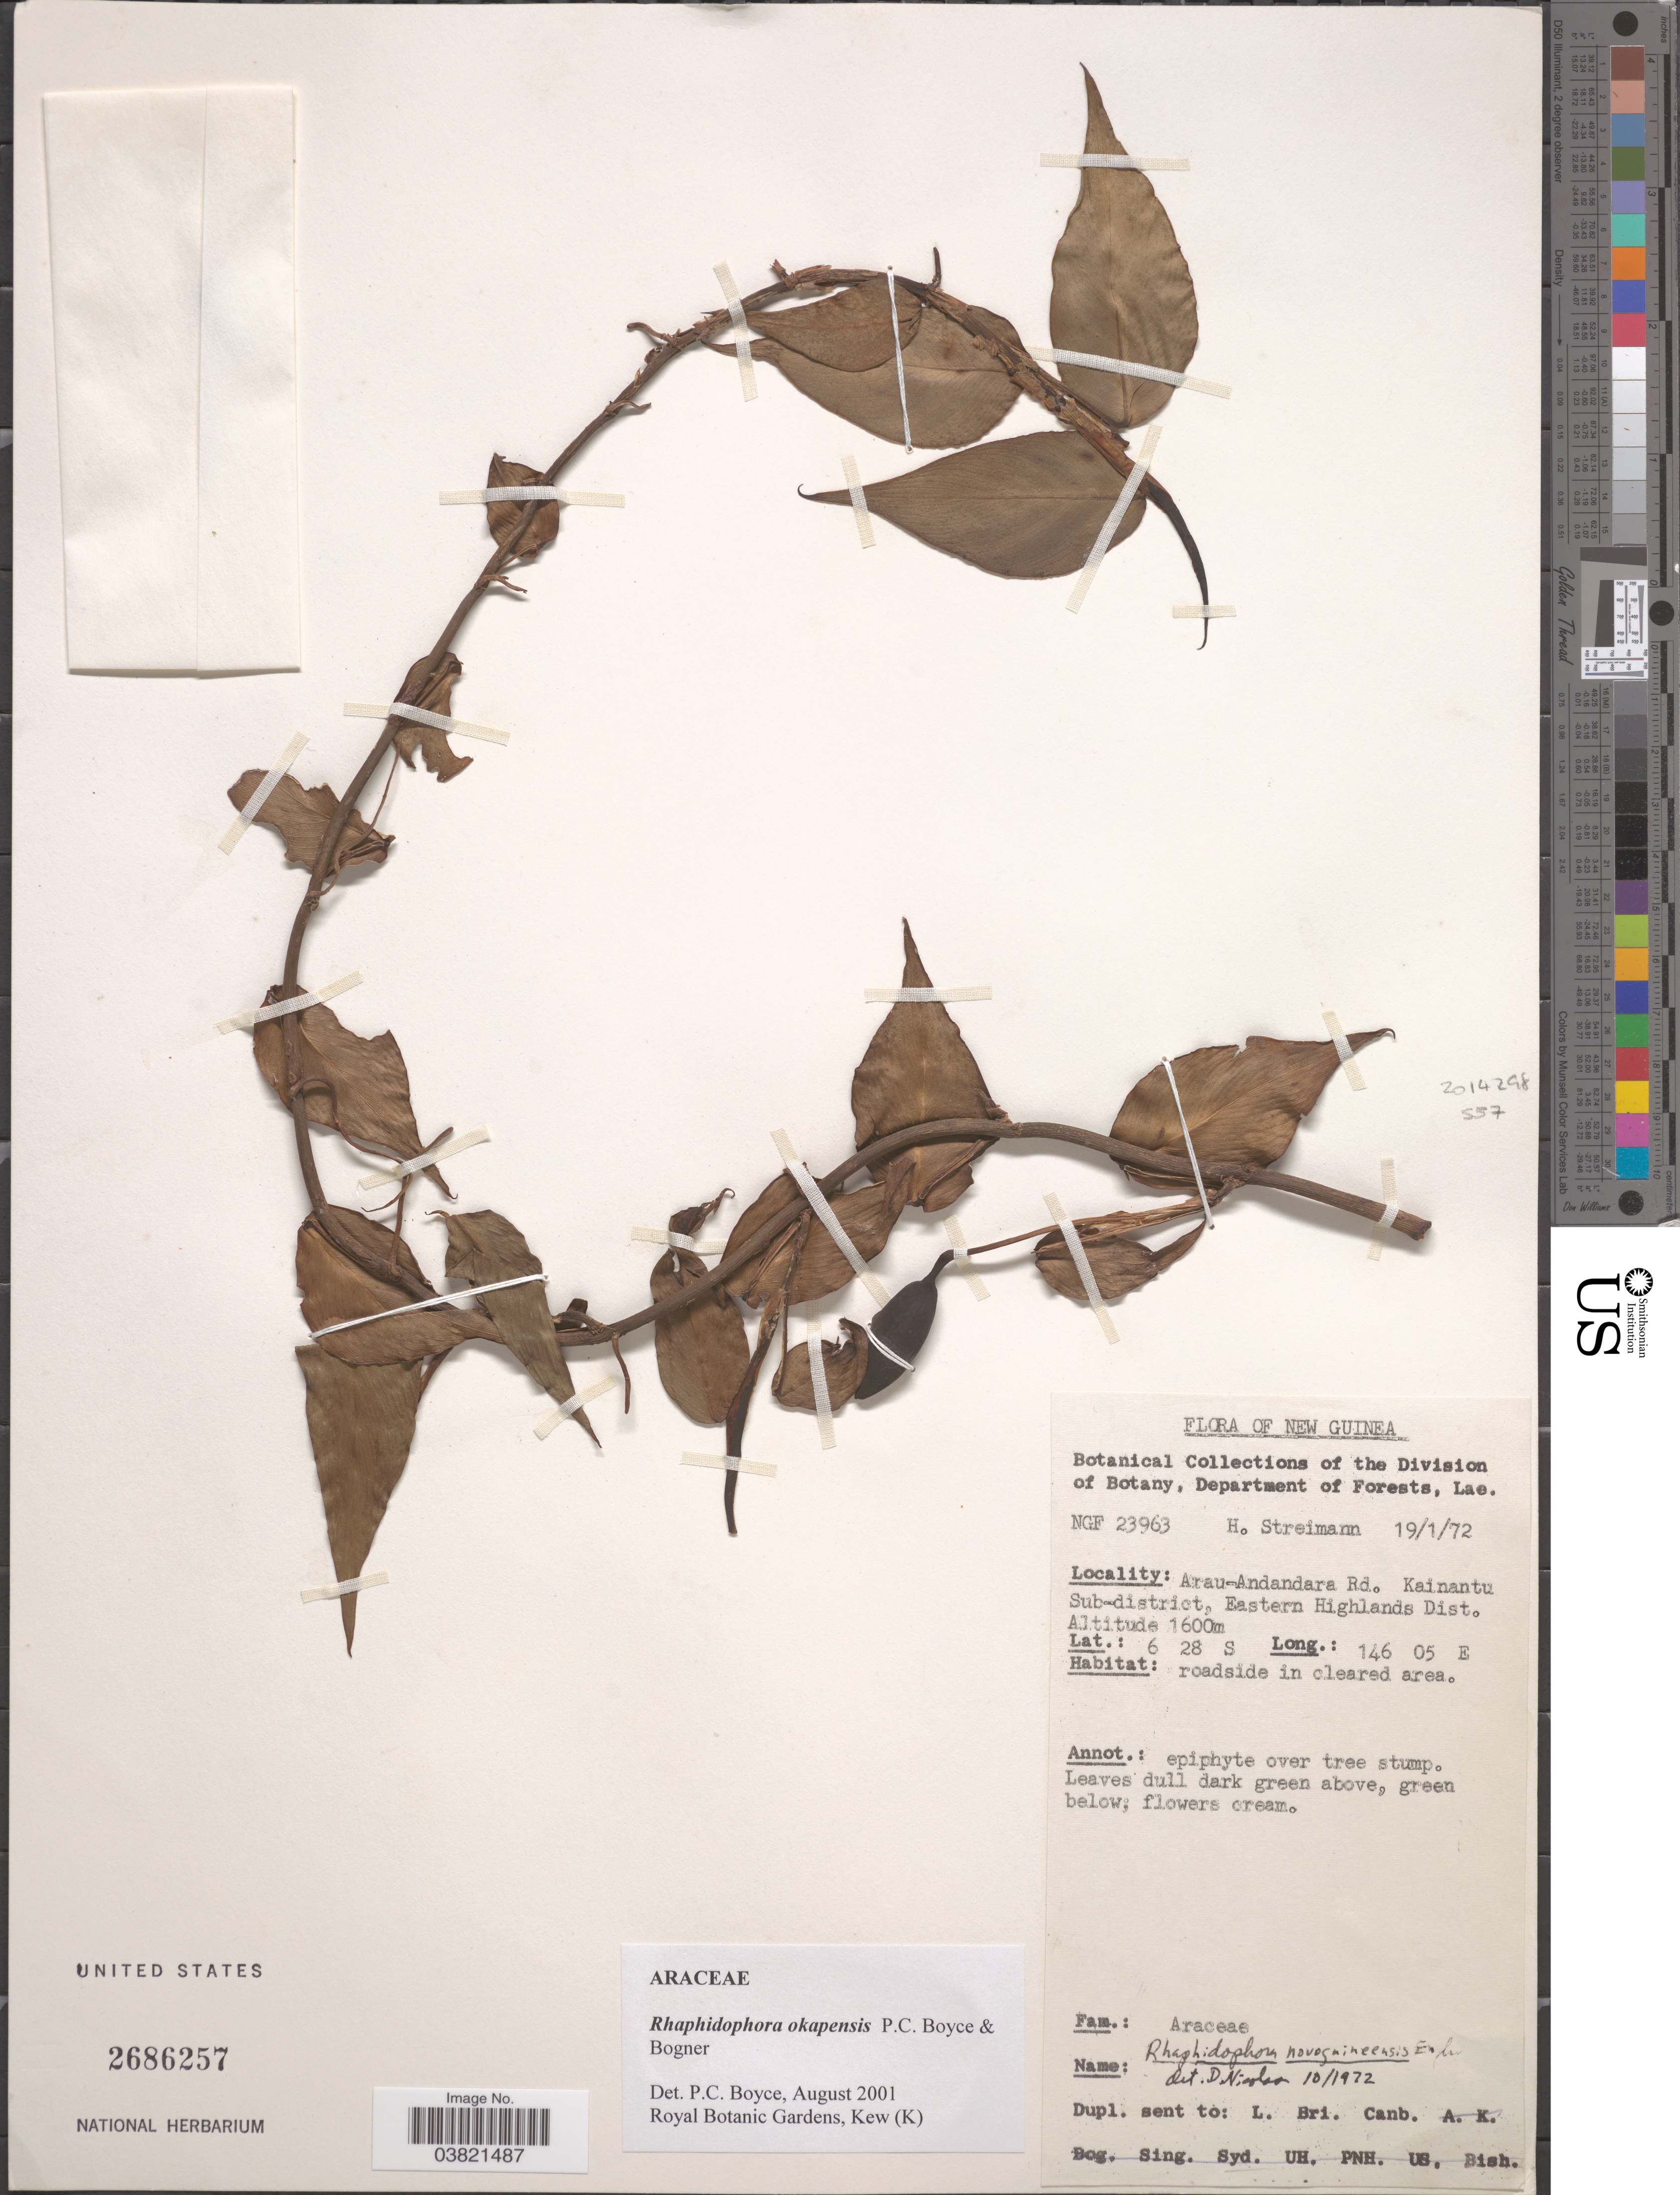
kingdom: Plantae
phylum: Tracheophyta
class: Liliopsida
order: Alismatales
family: Araceae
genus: Rhaphidophora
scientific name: Rhaphidophora okapensis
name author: P.C. Boyce & Bogner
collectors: H. Streimann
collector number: NGF 23963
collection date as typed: Transcribed d/m/y: 19/1/72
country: Papua New Guinea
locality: New Guinea. Arau-Andandara Rd. Kainantu Sub-district, Eastern Highlands Dist.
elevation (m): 1600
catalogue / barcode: US 2686257